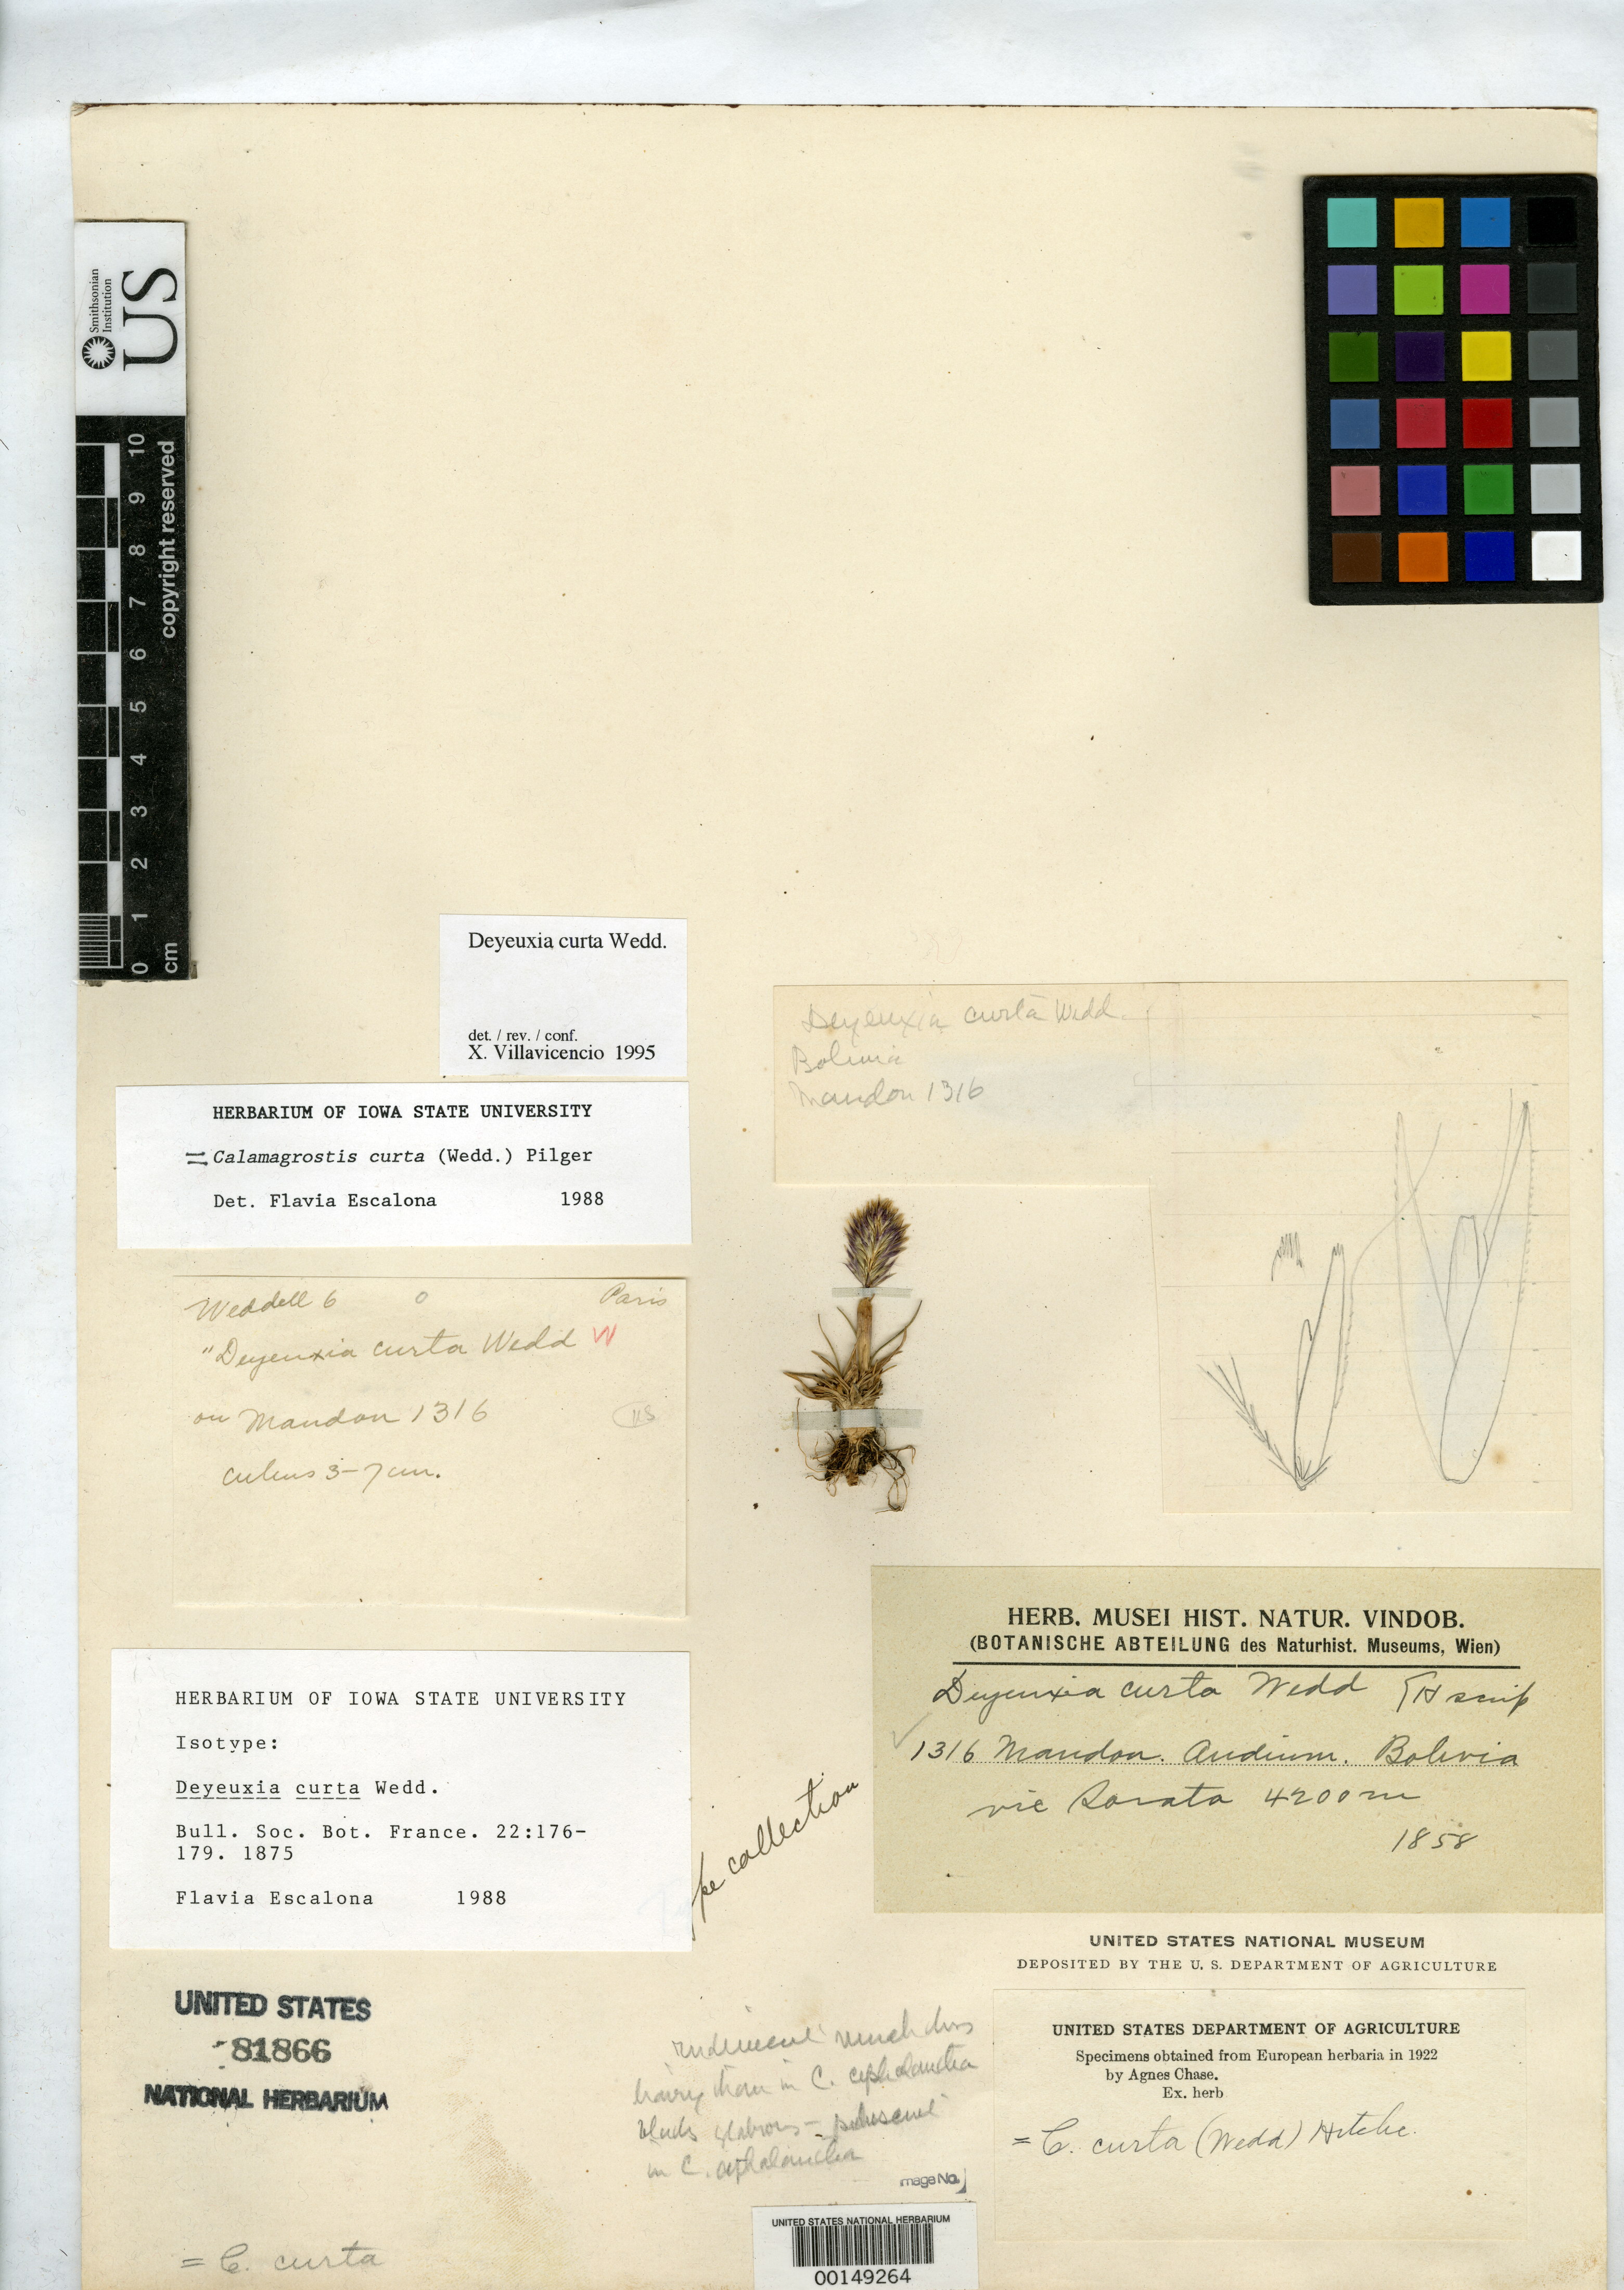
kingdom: Plantae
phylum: Tracheophyta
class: Liliopsida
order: Poales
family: Poaceae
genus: Deyeuxia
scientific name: Deyeuxia curta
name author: Wedd.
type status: Isotype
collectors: G. Mandon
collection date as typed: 1858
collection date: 1858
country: Bolivia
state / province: La Paz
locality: Vic Sorata.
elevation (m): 4200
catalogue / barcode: US 81866